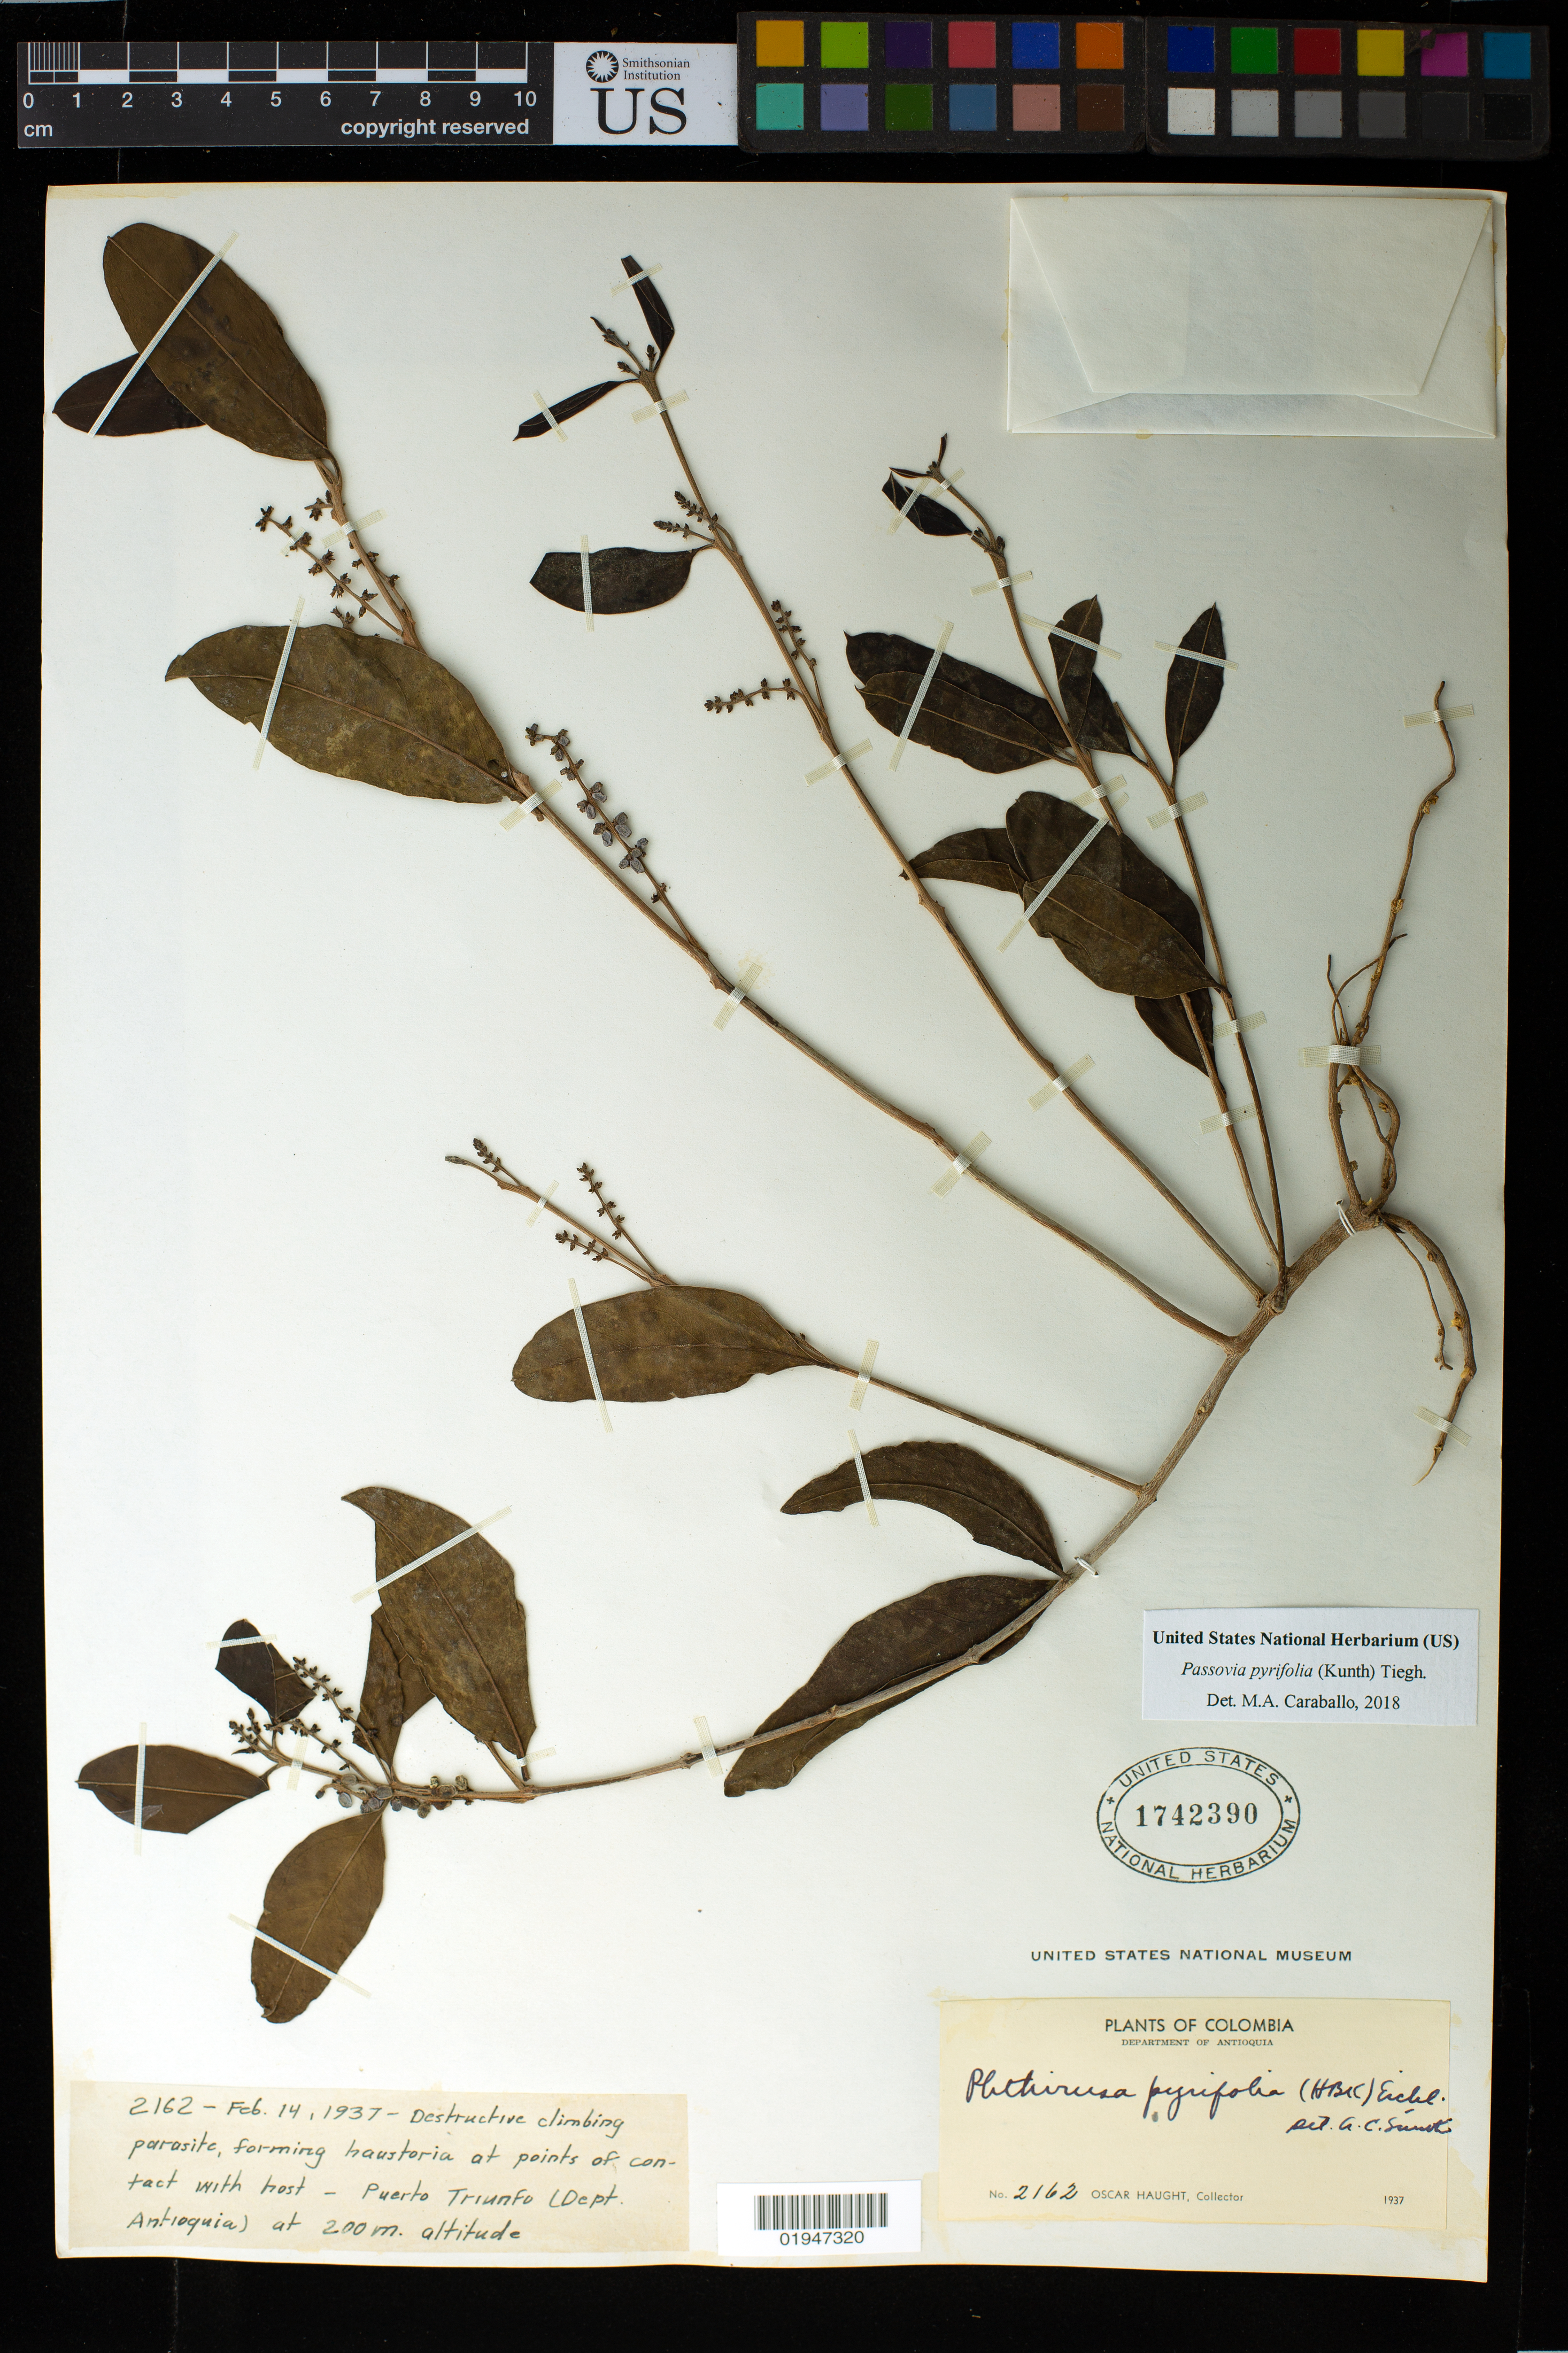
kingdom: Plantae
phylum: Tracheophyta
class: Magnoliopsida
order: Santalales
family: Loranthaceae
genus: Passovia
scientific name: Passovia pyrifolia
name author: (Kunth) Tiegh.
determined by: Caraballo-Ortiz, Marcos A., (MISS), University of Mississippi (UNITED STATES)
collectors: O. L. Haught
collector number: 2162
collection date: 1937-02-14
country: Colombia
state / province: Antioquiá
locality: Puerto Triunfo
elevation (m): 200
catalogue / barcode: US 1742390